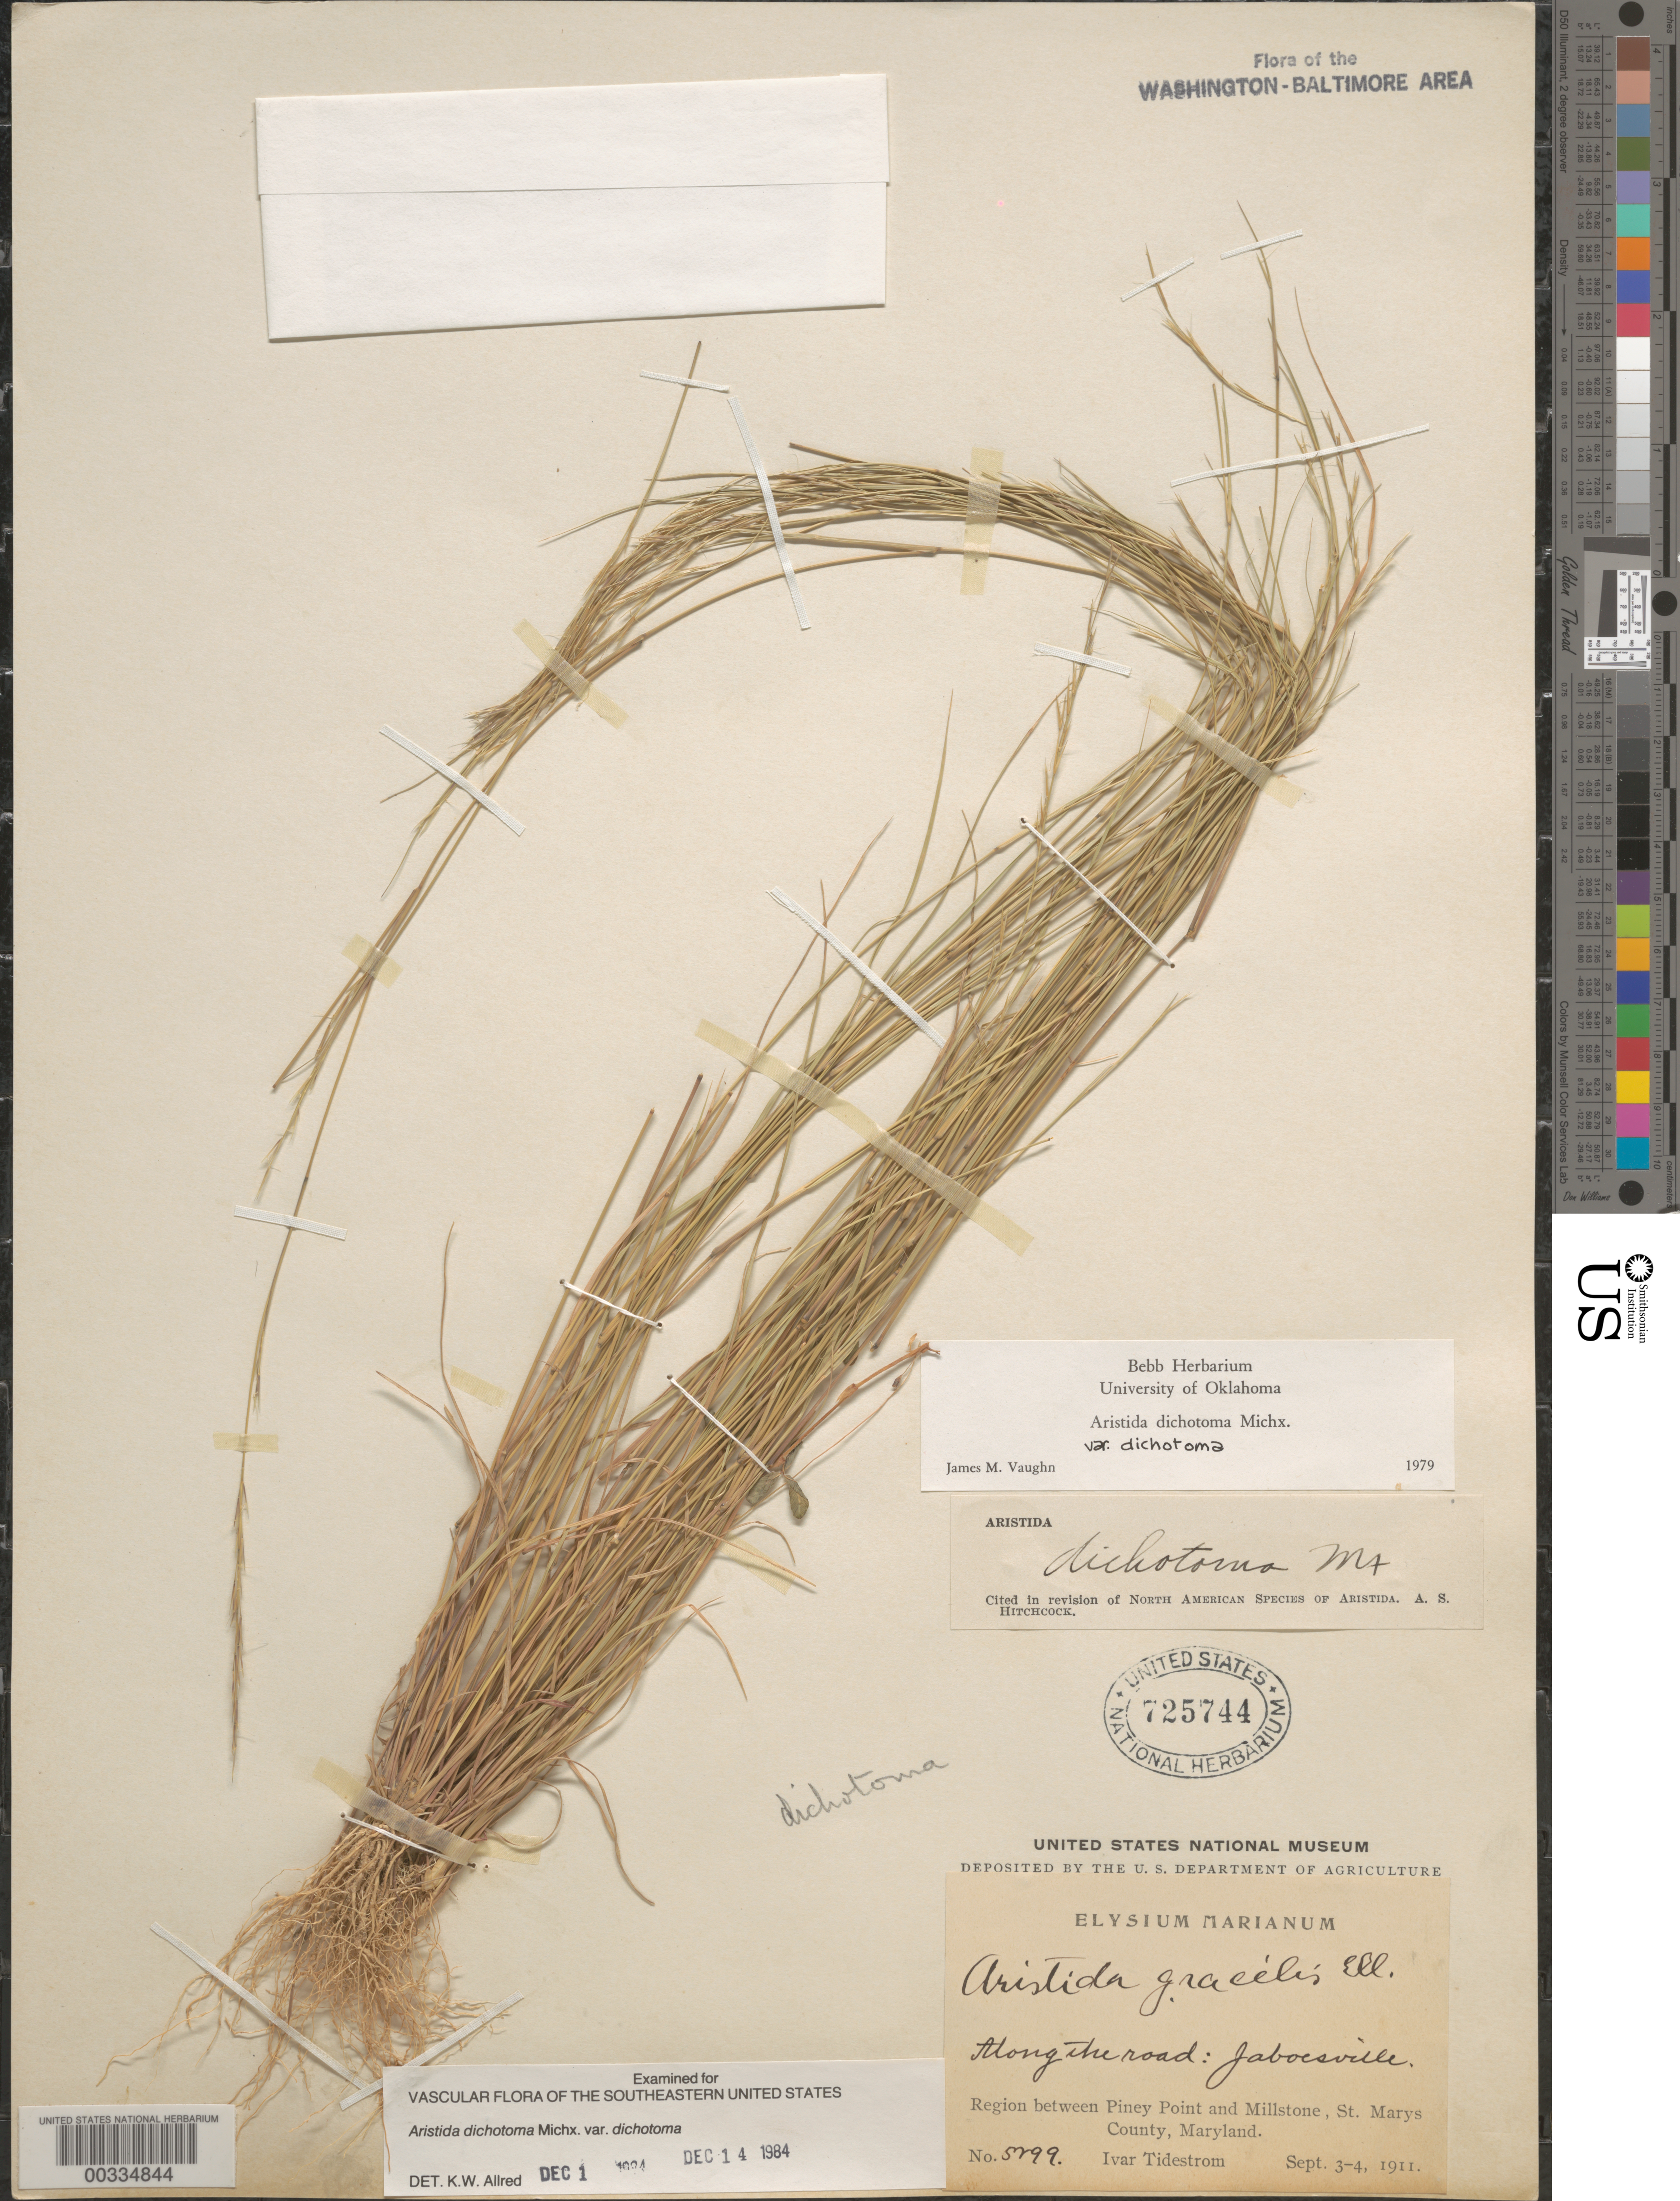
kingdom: Plantae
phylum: Tracheophyta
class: Liliopsida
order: Poales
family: Poaceae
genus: Aristida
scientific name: Aristida dichotoma var. dichotoma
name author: Michx.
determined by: Alfred, K. W.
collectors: I. F. Tidestrom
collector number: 5299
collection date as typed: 03 Sep 1911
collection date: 1911-09-03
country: United States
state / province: Maryland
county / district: St. Mary's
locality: Region between Piney Point and Millstone, Jabocsville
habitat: Along road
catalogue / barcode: US 725744